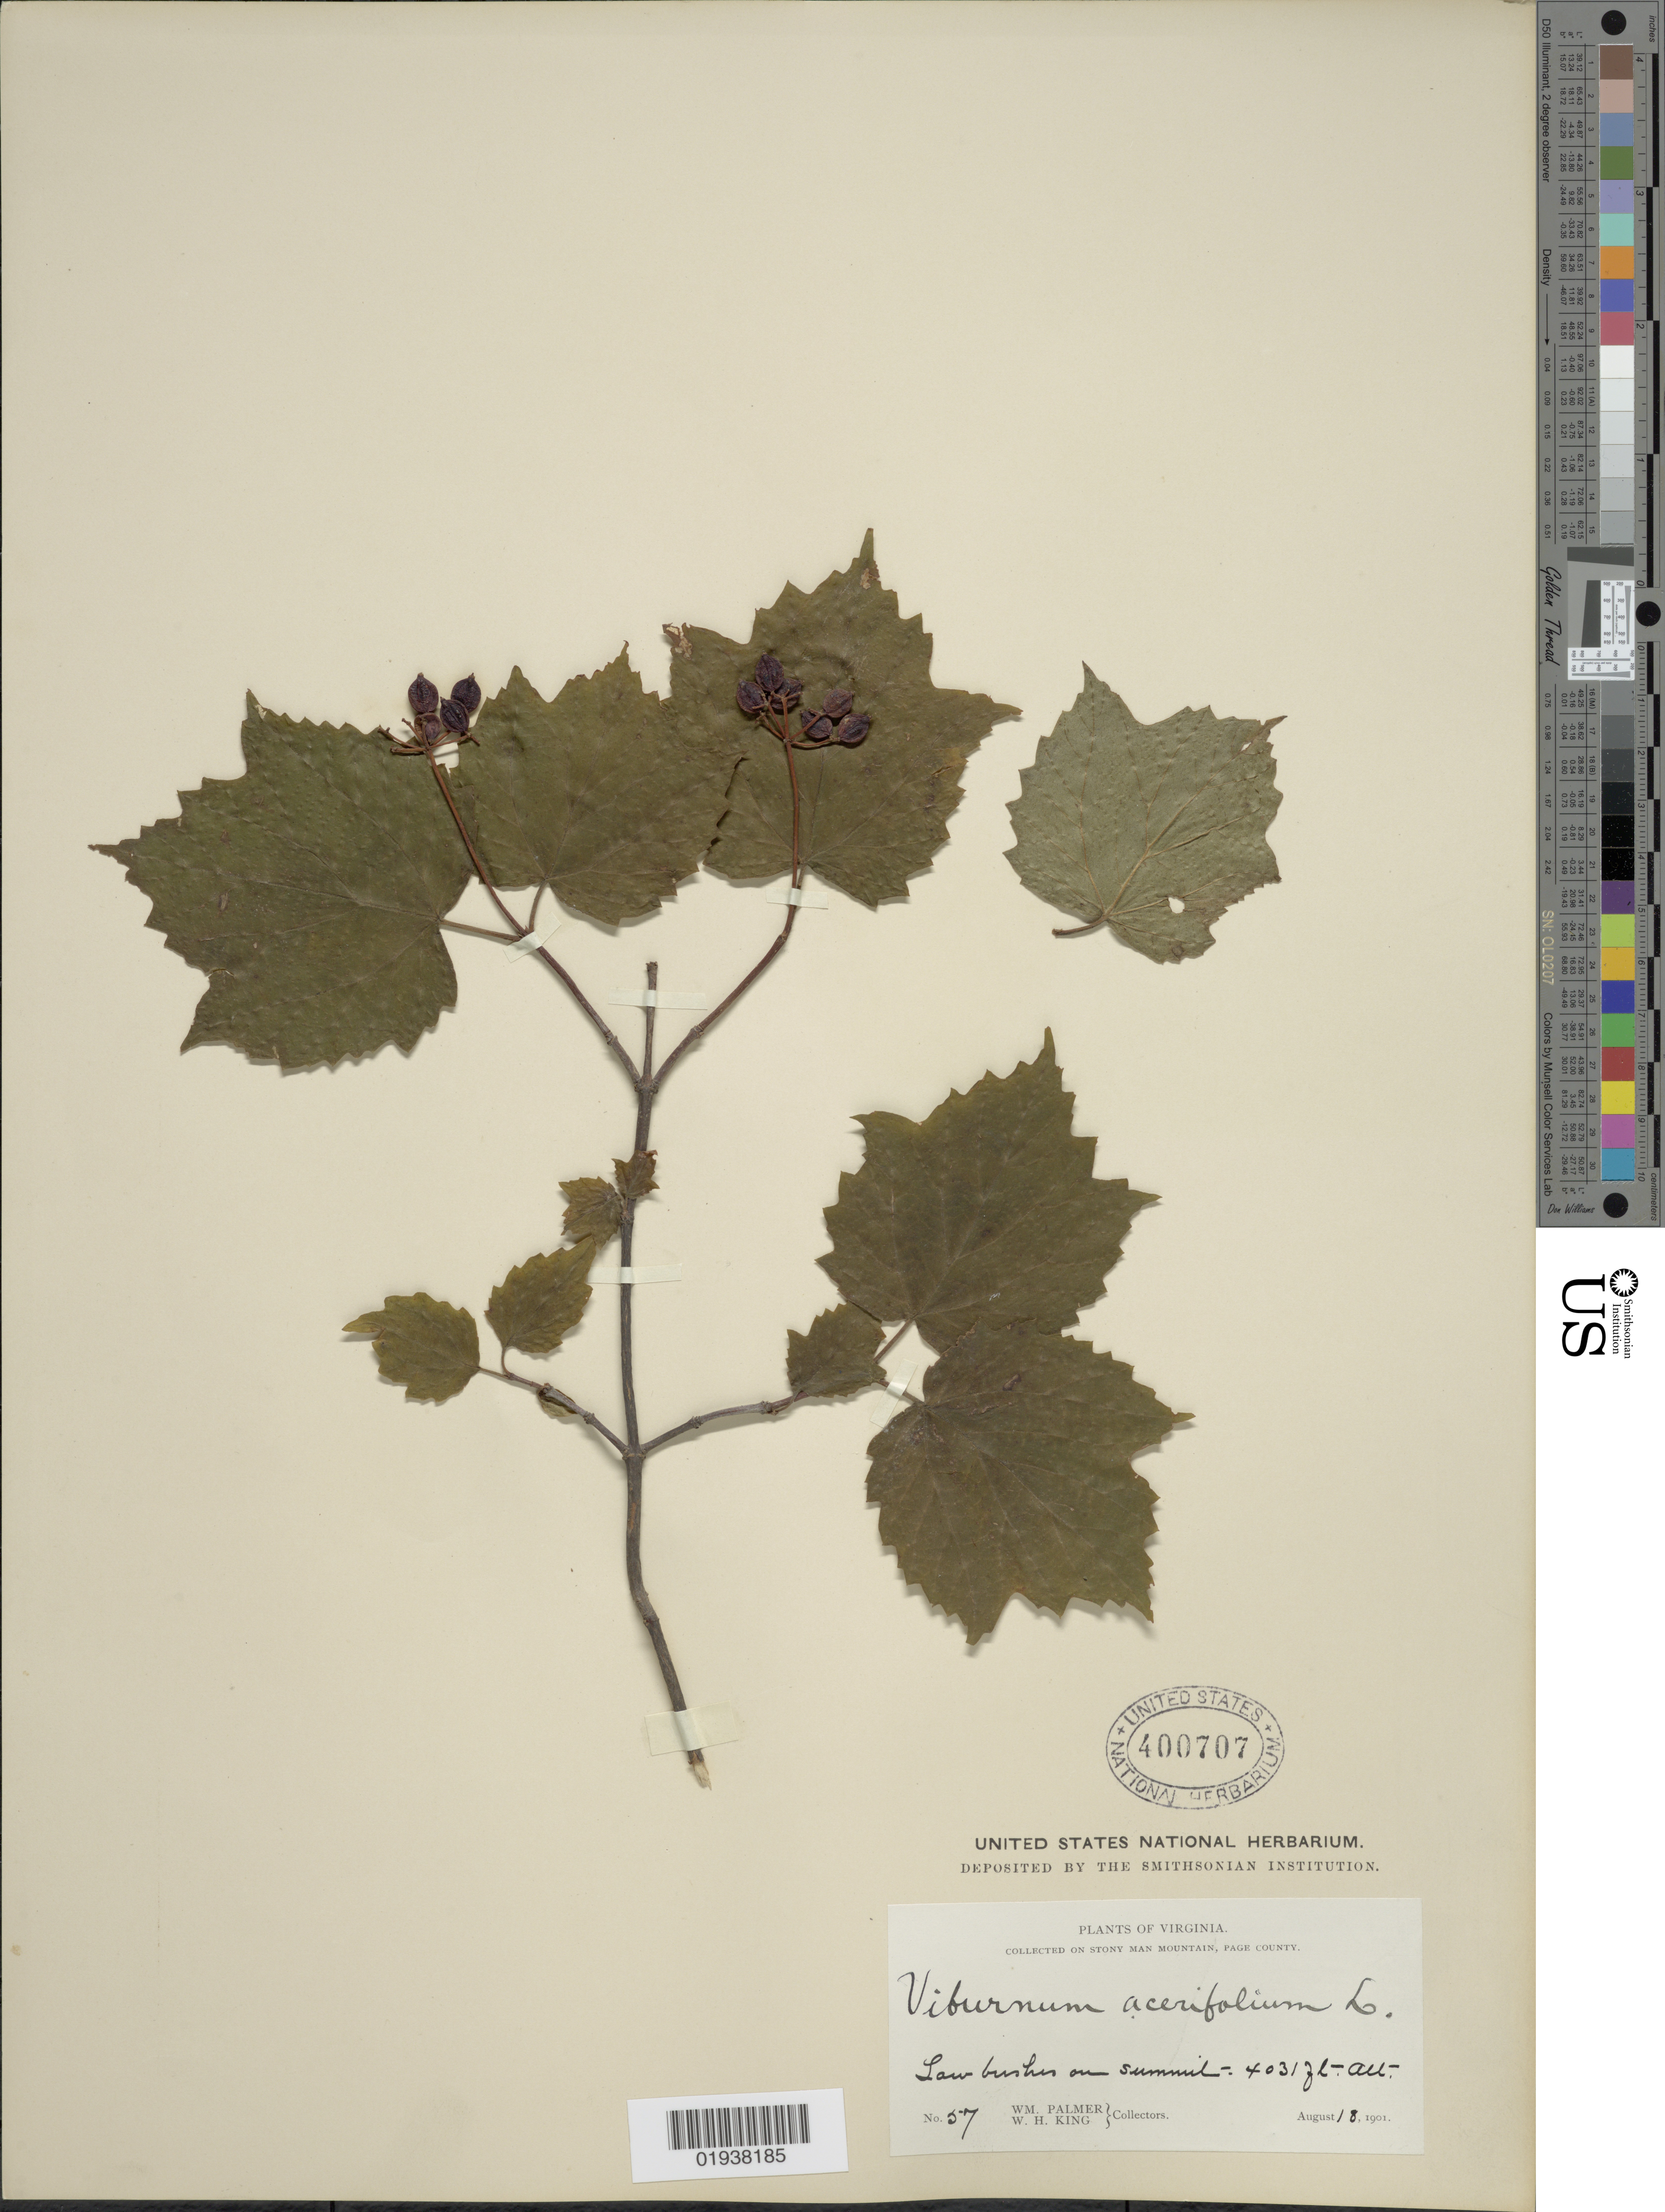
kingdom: Plantae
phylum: Tracheophyta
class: Magnoliopsida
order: Dipsacales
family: Viburnaceae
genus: Viburnum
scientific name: Viburnum acerifolium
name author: L.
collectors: W. Palmer & W. H. King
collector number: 57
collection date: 1901-08-18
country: United States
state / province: Virginia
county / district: Page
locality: On Stony Man Mountain Low bushes on summit.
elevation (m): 1229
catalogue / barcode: US 400707